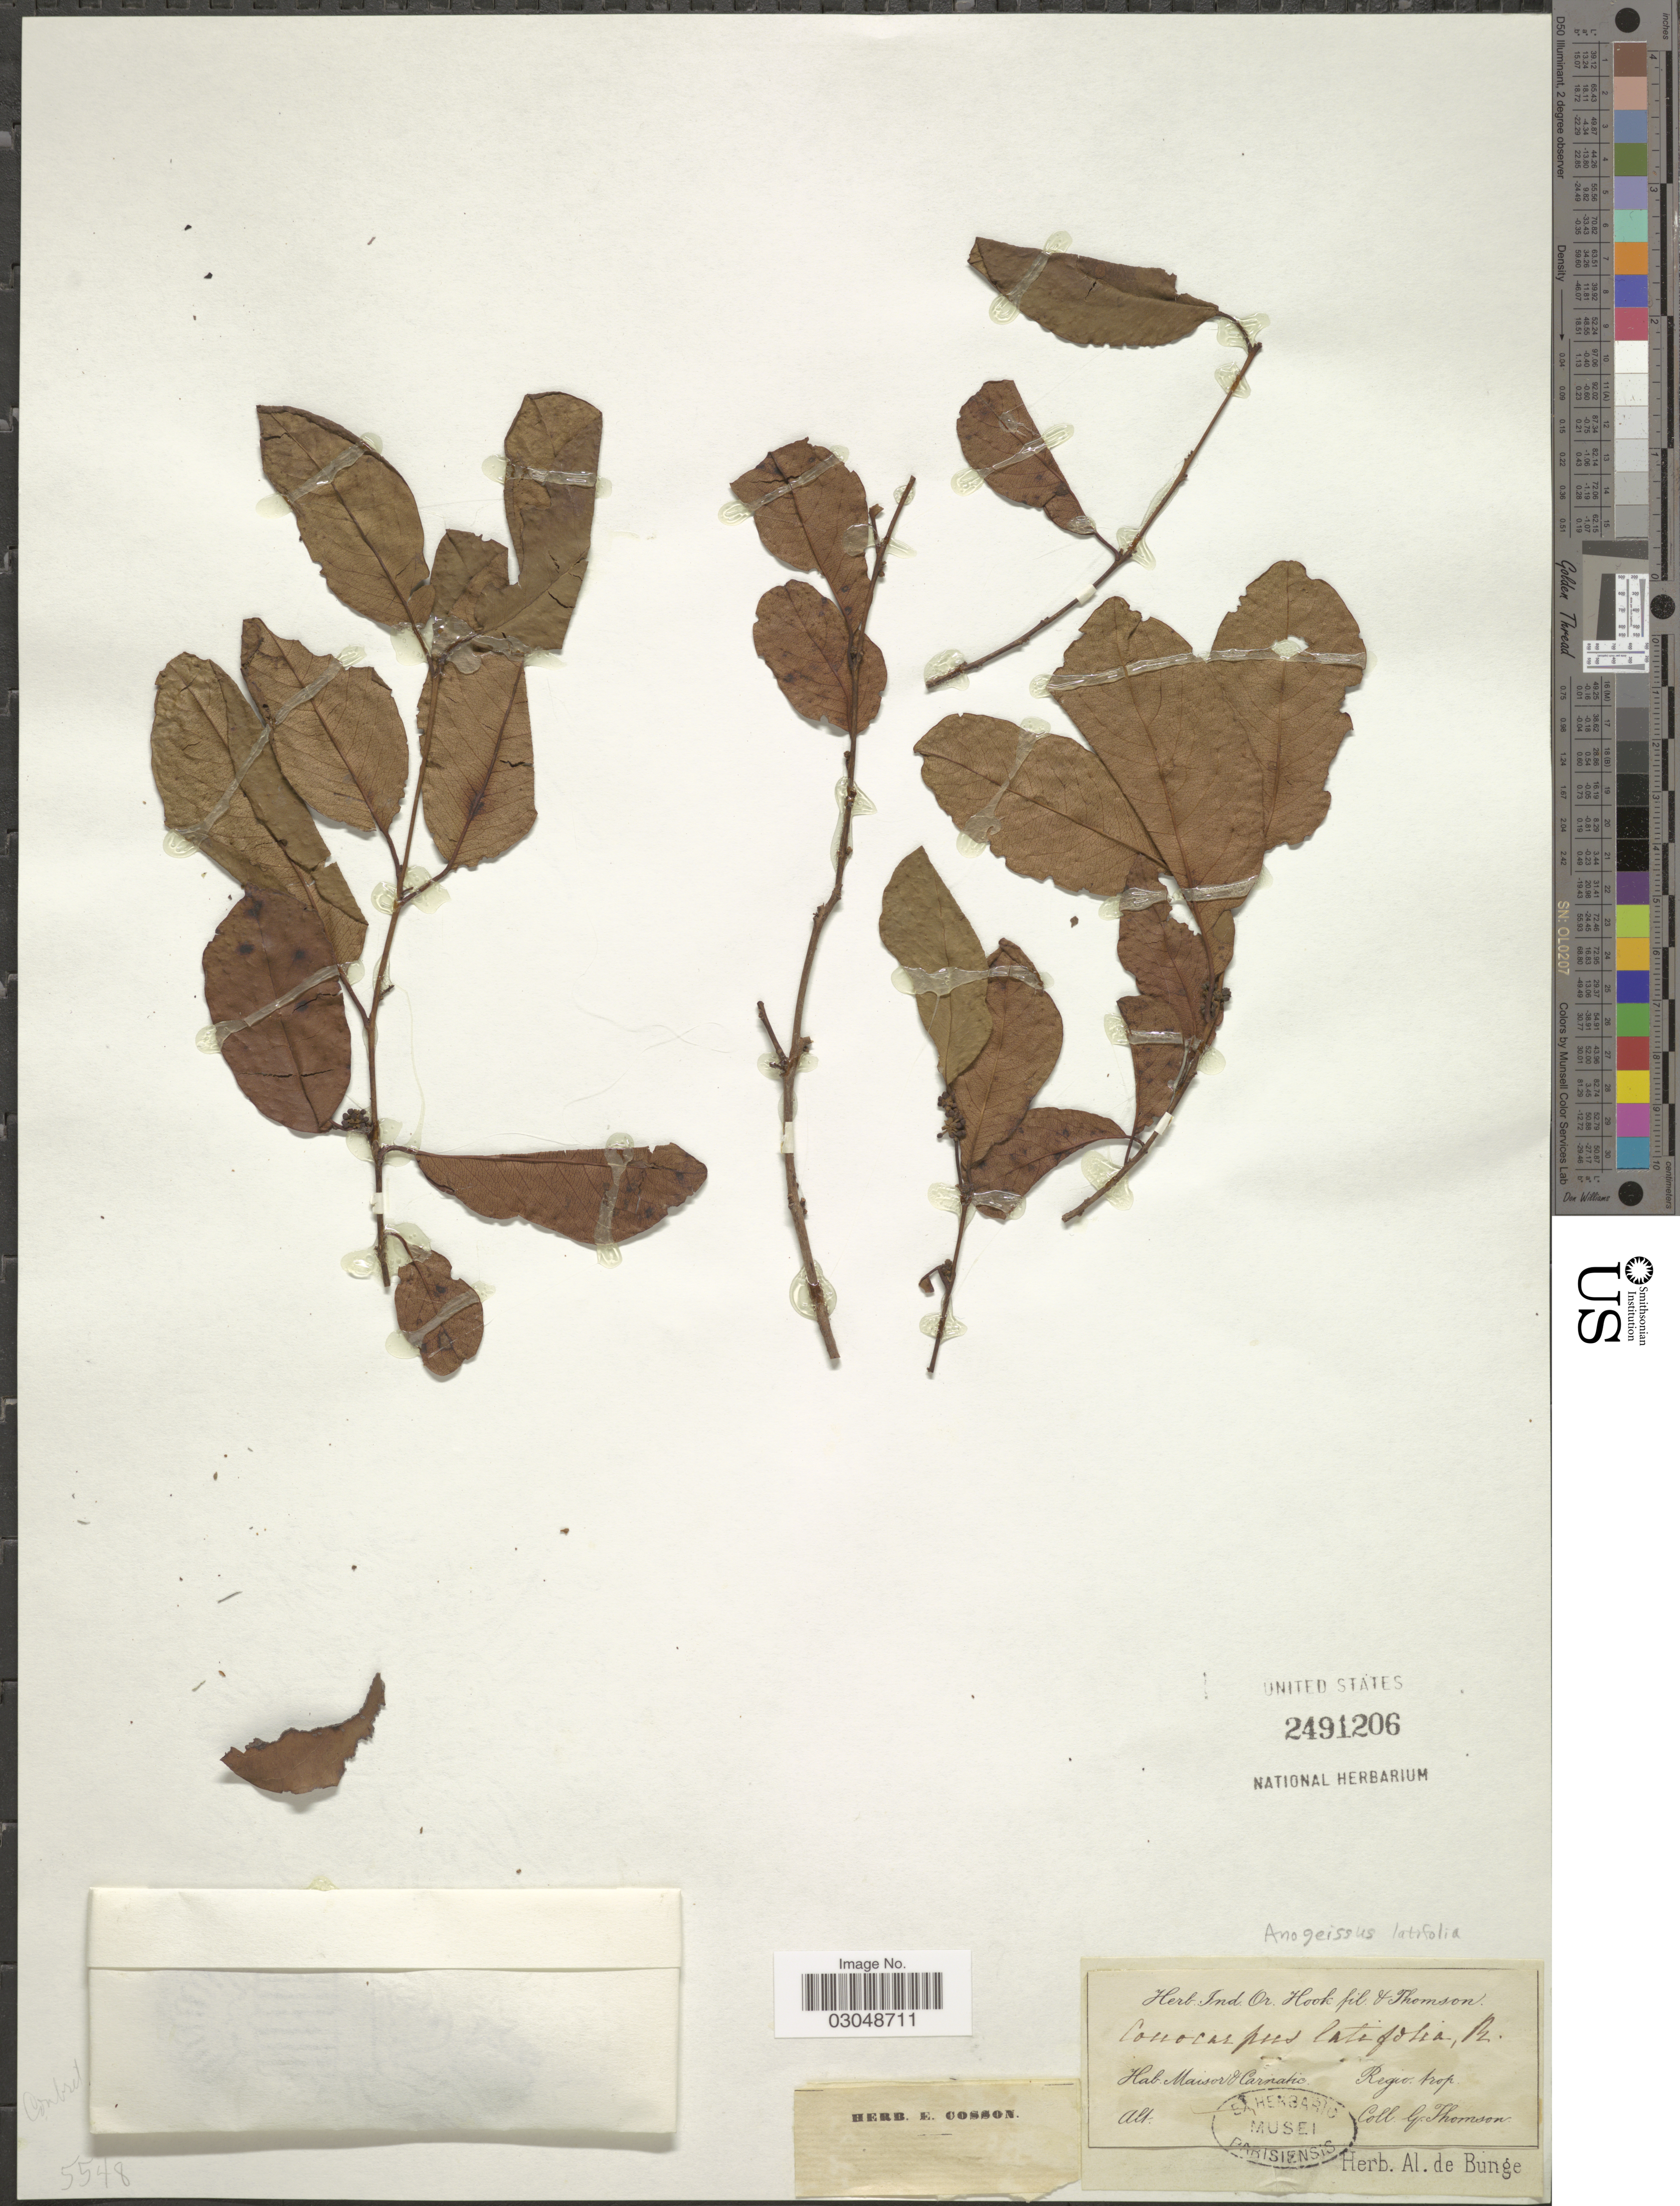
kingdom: Plantae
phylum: Tracheophyta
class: Magnoliopsida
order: Myrtales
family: Combretaceae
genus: Anogeissus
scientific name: Anogeissus latifolia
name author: (Roxb. ex DC.) Wall. ex Guill. & Perr.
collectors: G. Thomson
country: India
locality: Maisor & Carnatic. Regio. trop.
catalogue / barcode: US 2491206